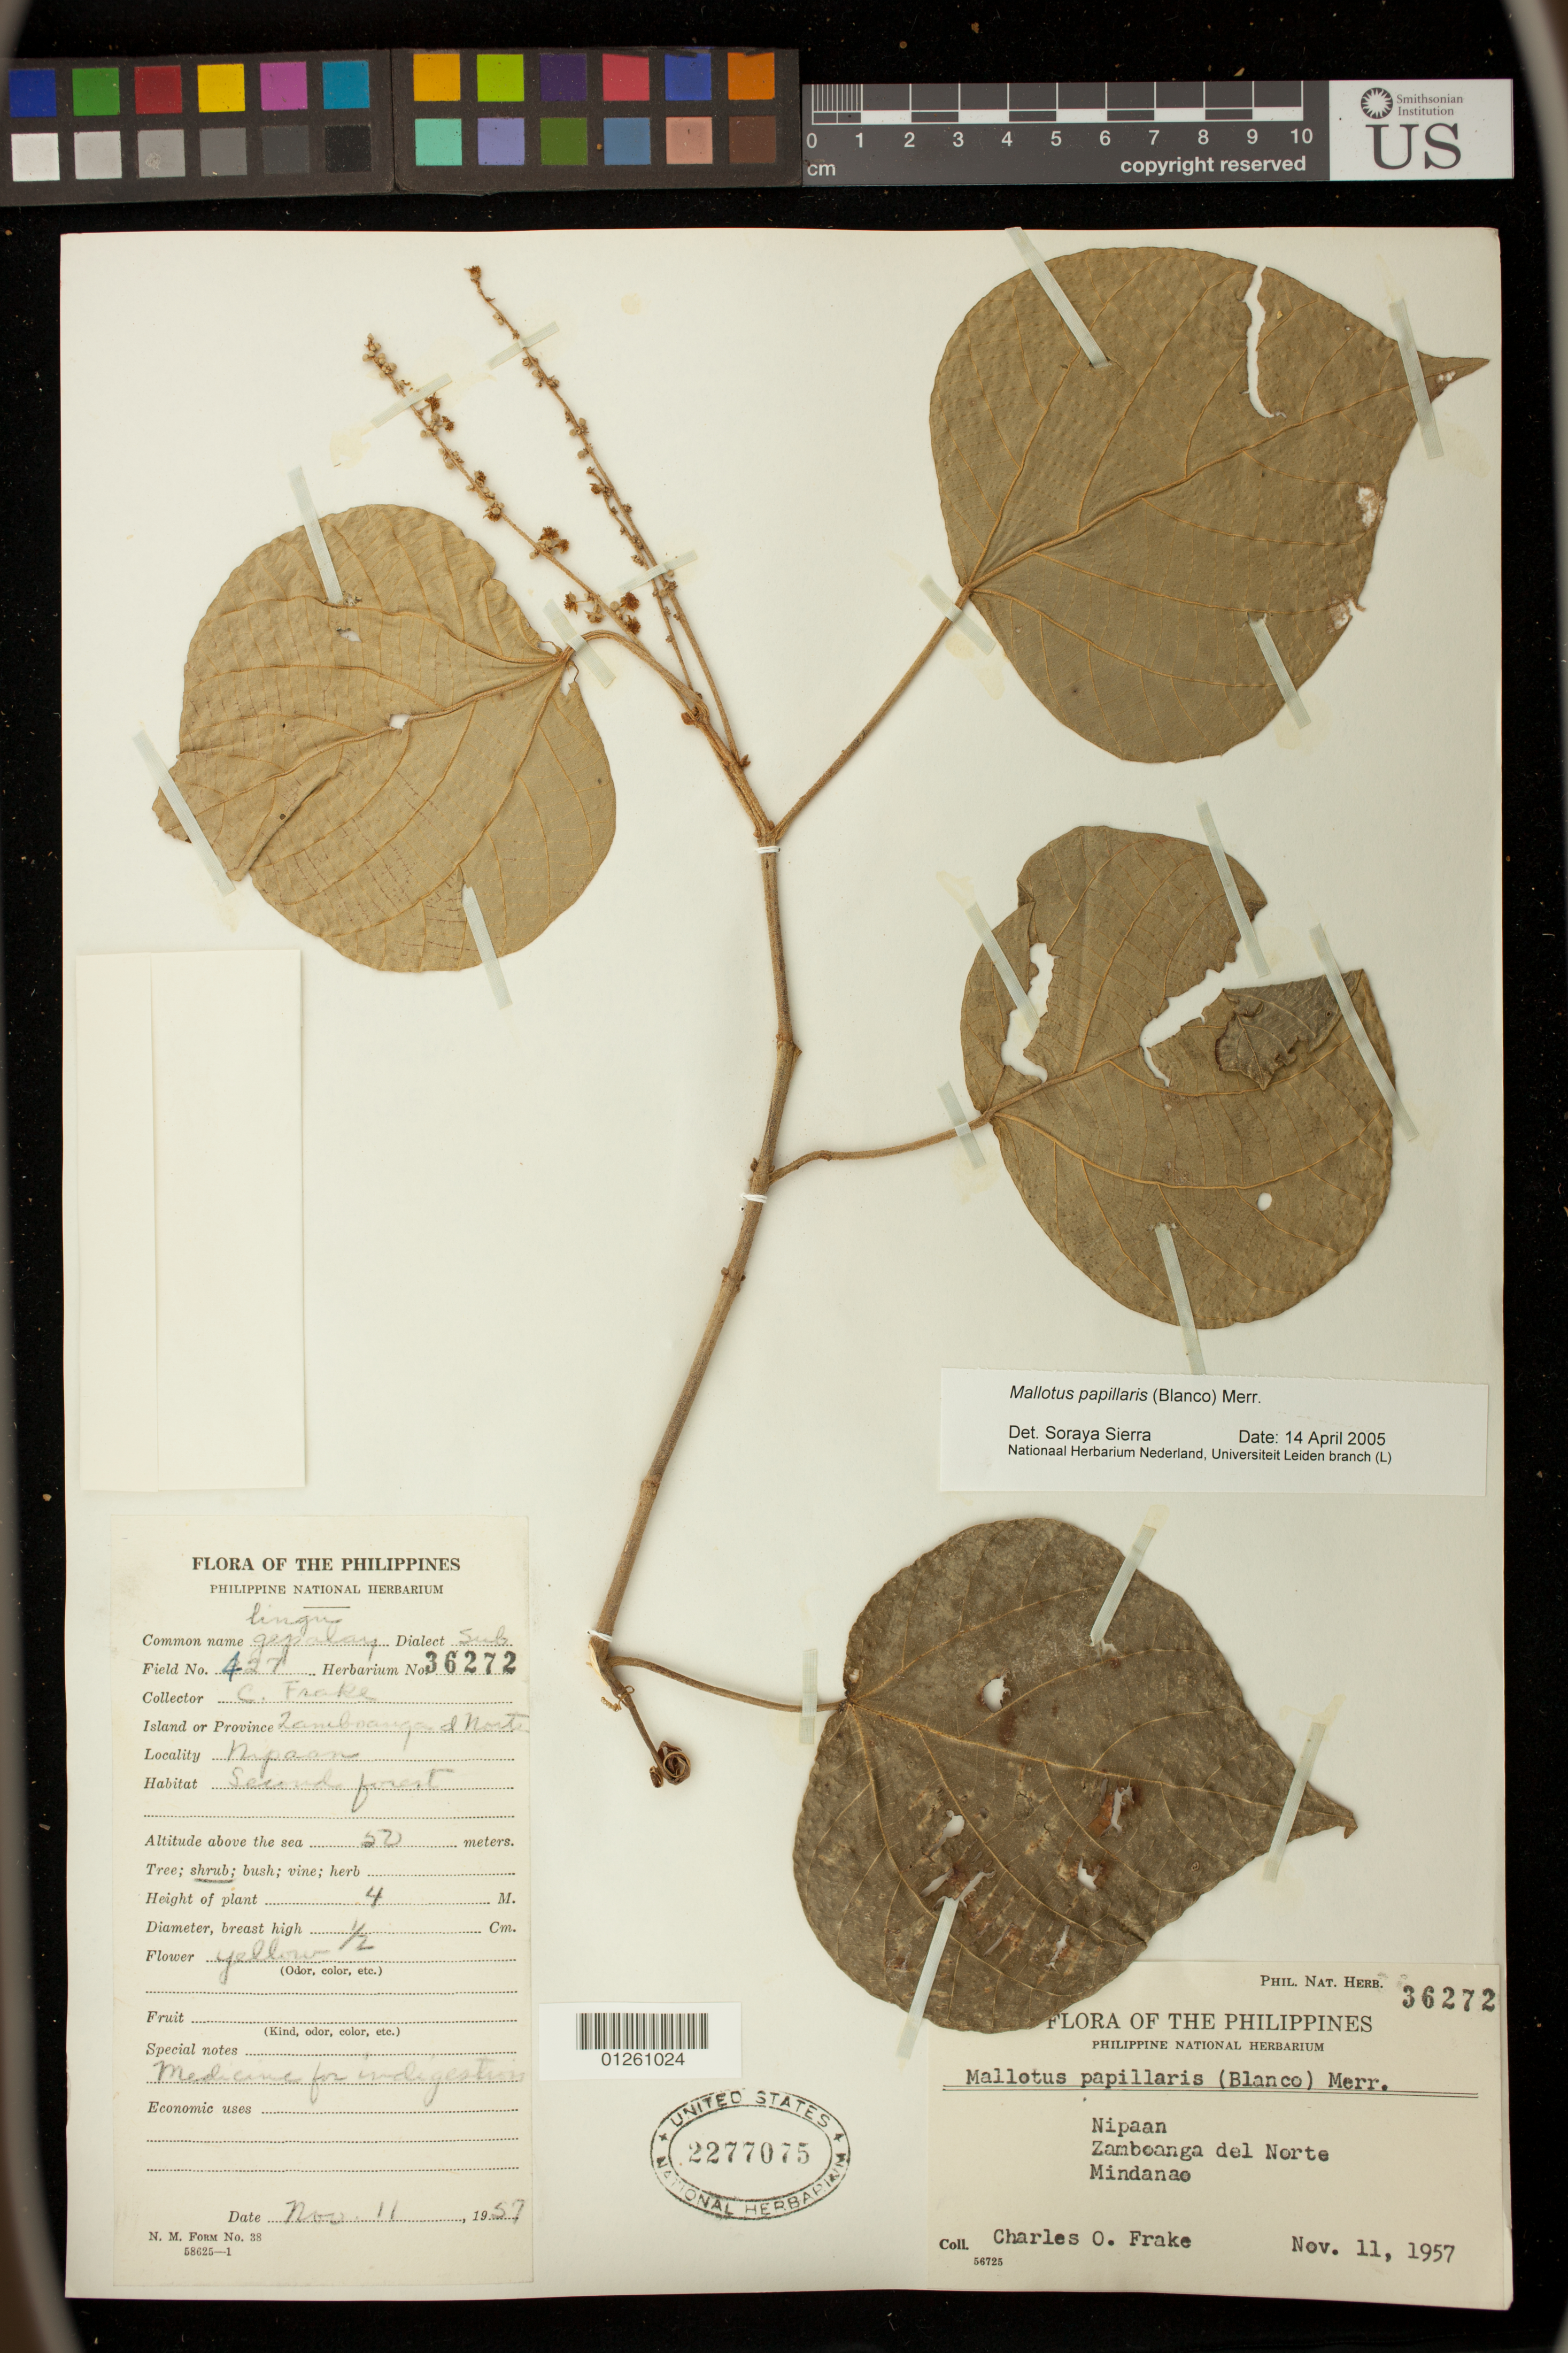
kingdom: Plantae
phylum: Tracheophyta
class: Magnoliopsida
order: Malpighiales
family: Euphorbiaceae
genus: Mallotus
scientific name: Mallotus papillaris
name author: (Blanco) Merr.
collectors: C. O. Frake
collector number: Phil. Nat. Herb. 36272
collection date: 1957-11-11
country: Philippines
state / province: Zamboanga Peninsula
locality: Nipaan, Zamboanga del Norte, Mindanao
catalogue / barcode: US 2277075